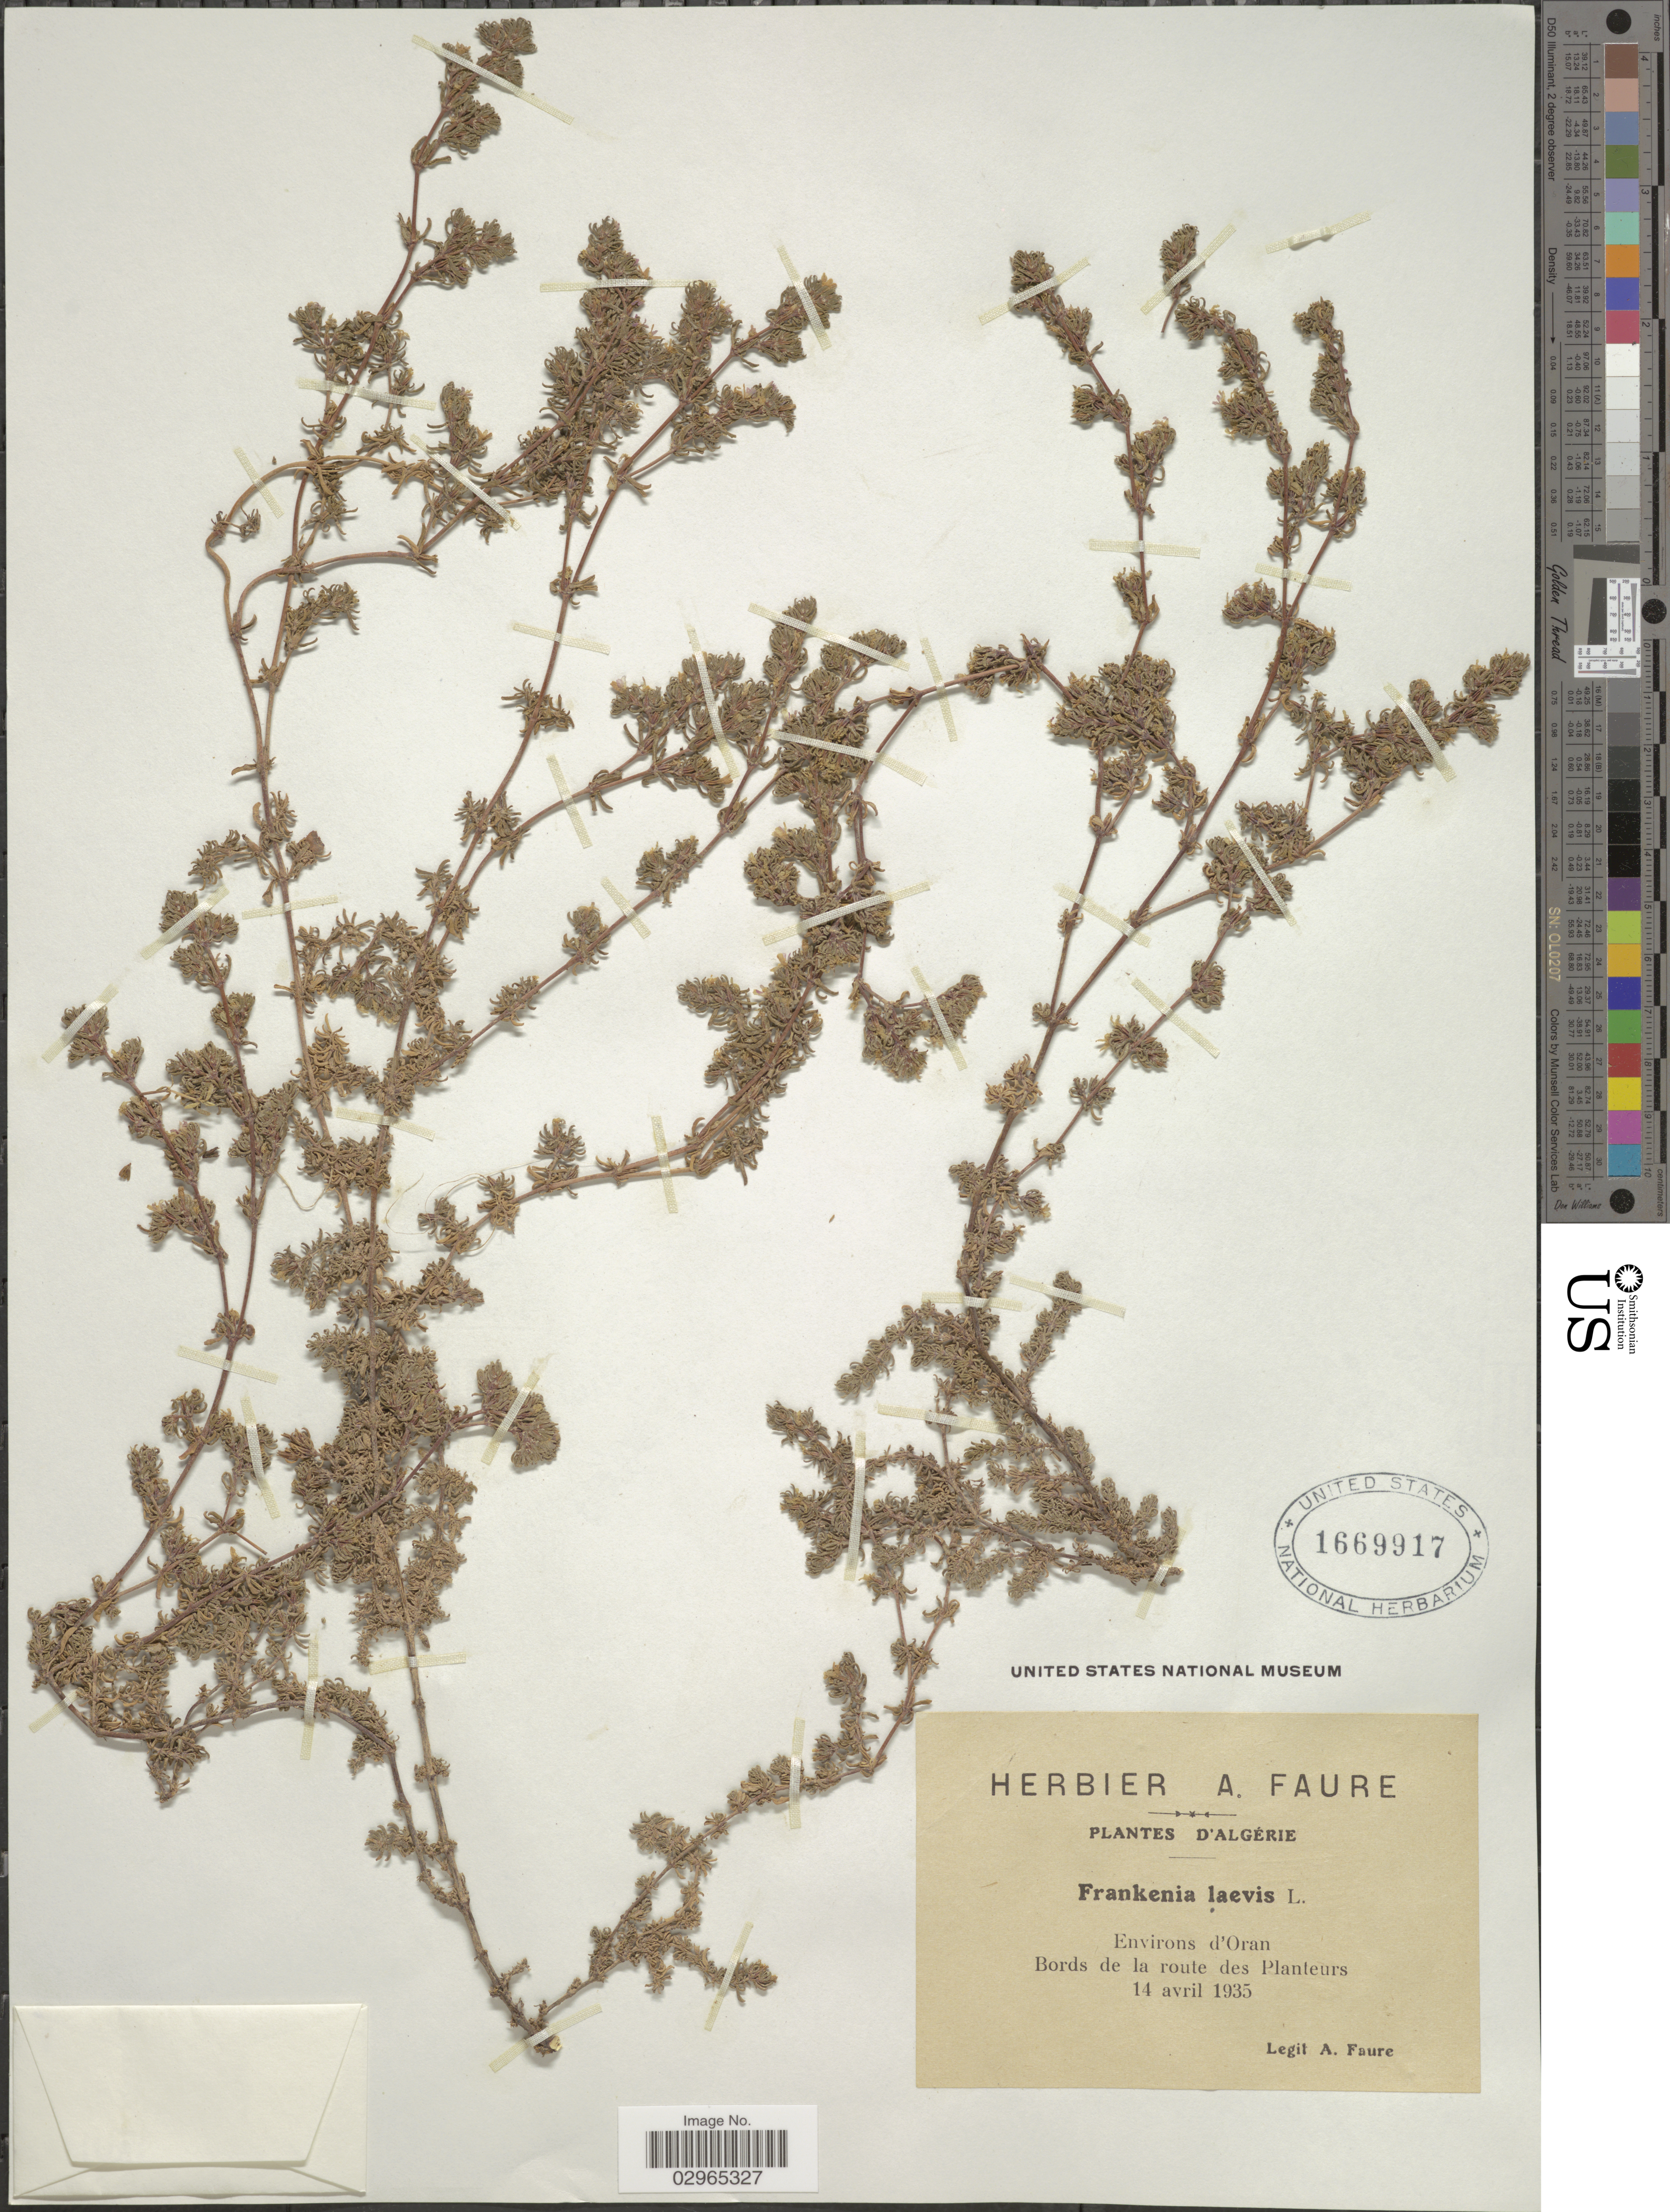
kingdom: Plantae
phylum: Tracheophyta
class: Magnoliopsida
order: Caryophyllales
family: Frankeniaceae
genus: Frankenia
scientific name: Frankenia laevis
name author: L.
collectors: A. Faure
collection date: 1935-04-14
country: Algeria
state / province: Oran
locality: Environ's d'Oran. Bords de la route des Planteurs.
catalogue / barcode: US 1669917